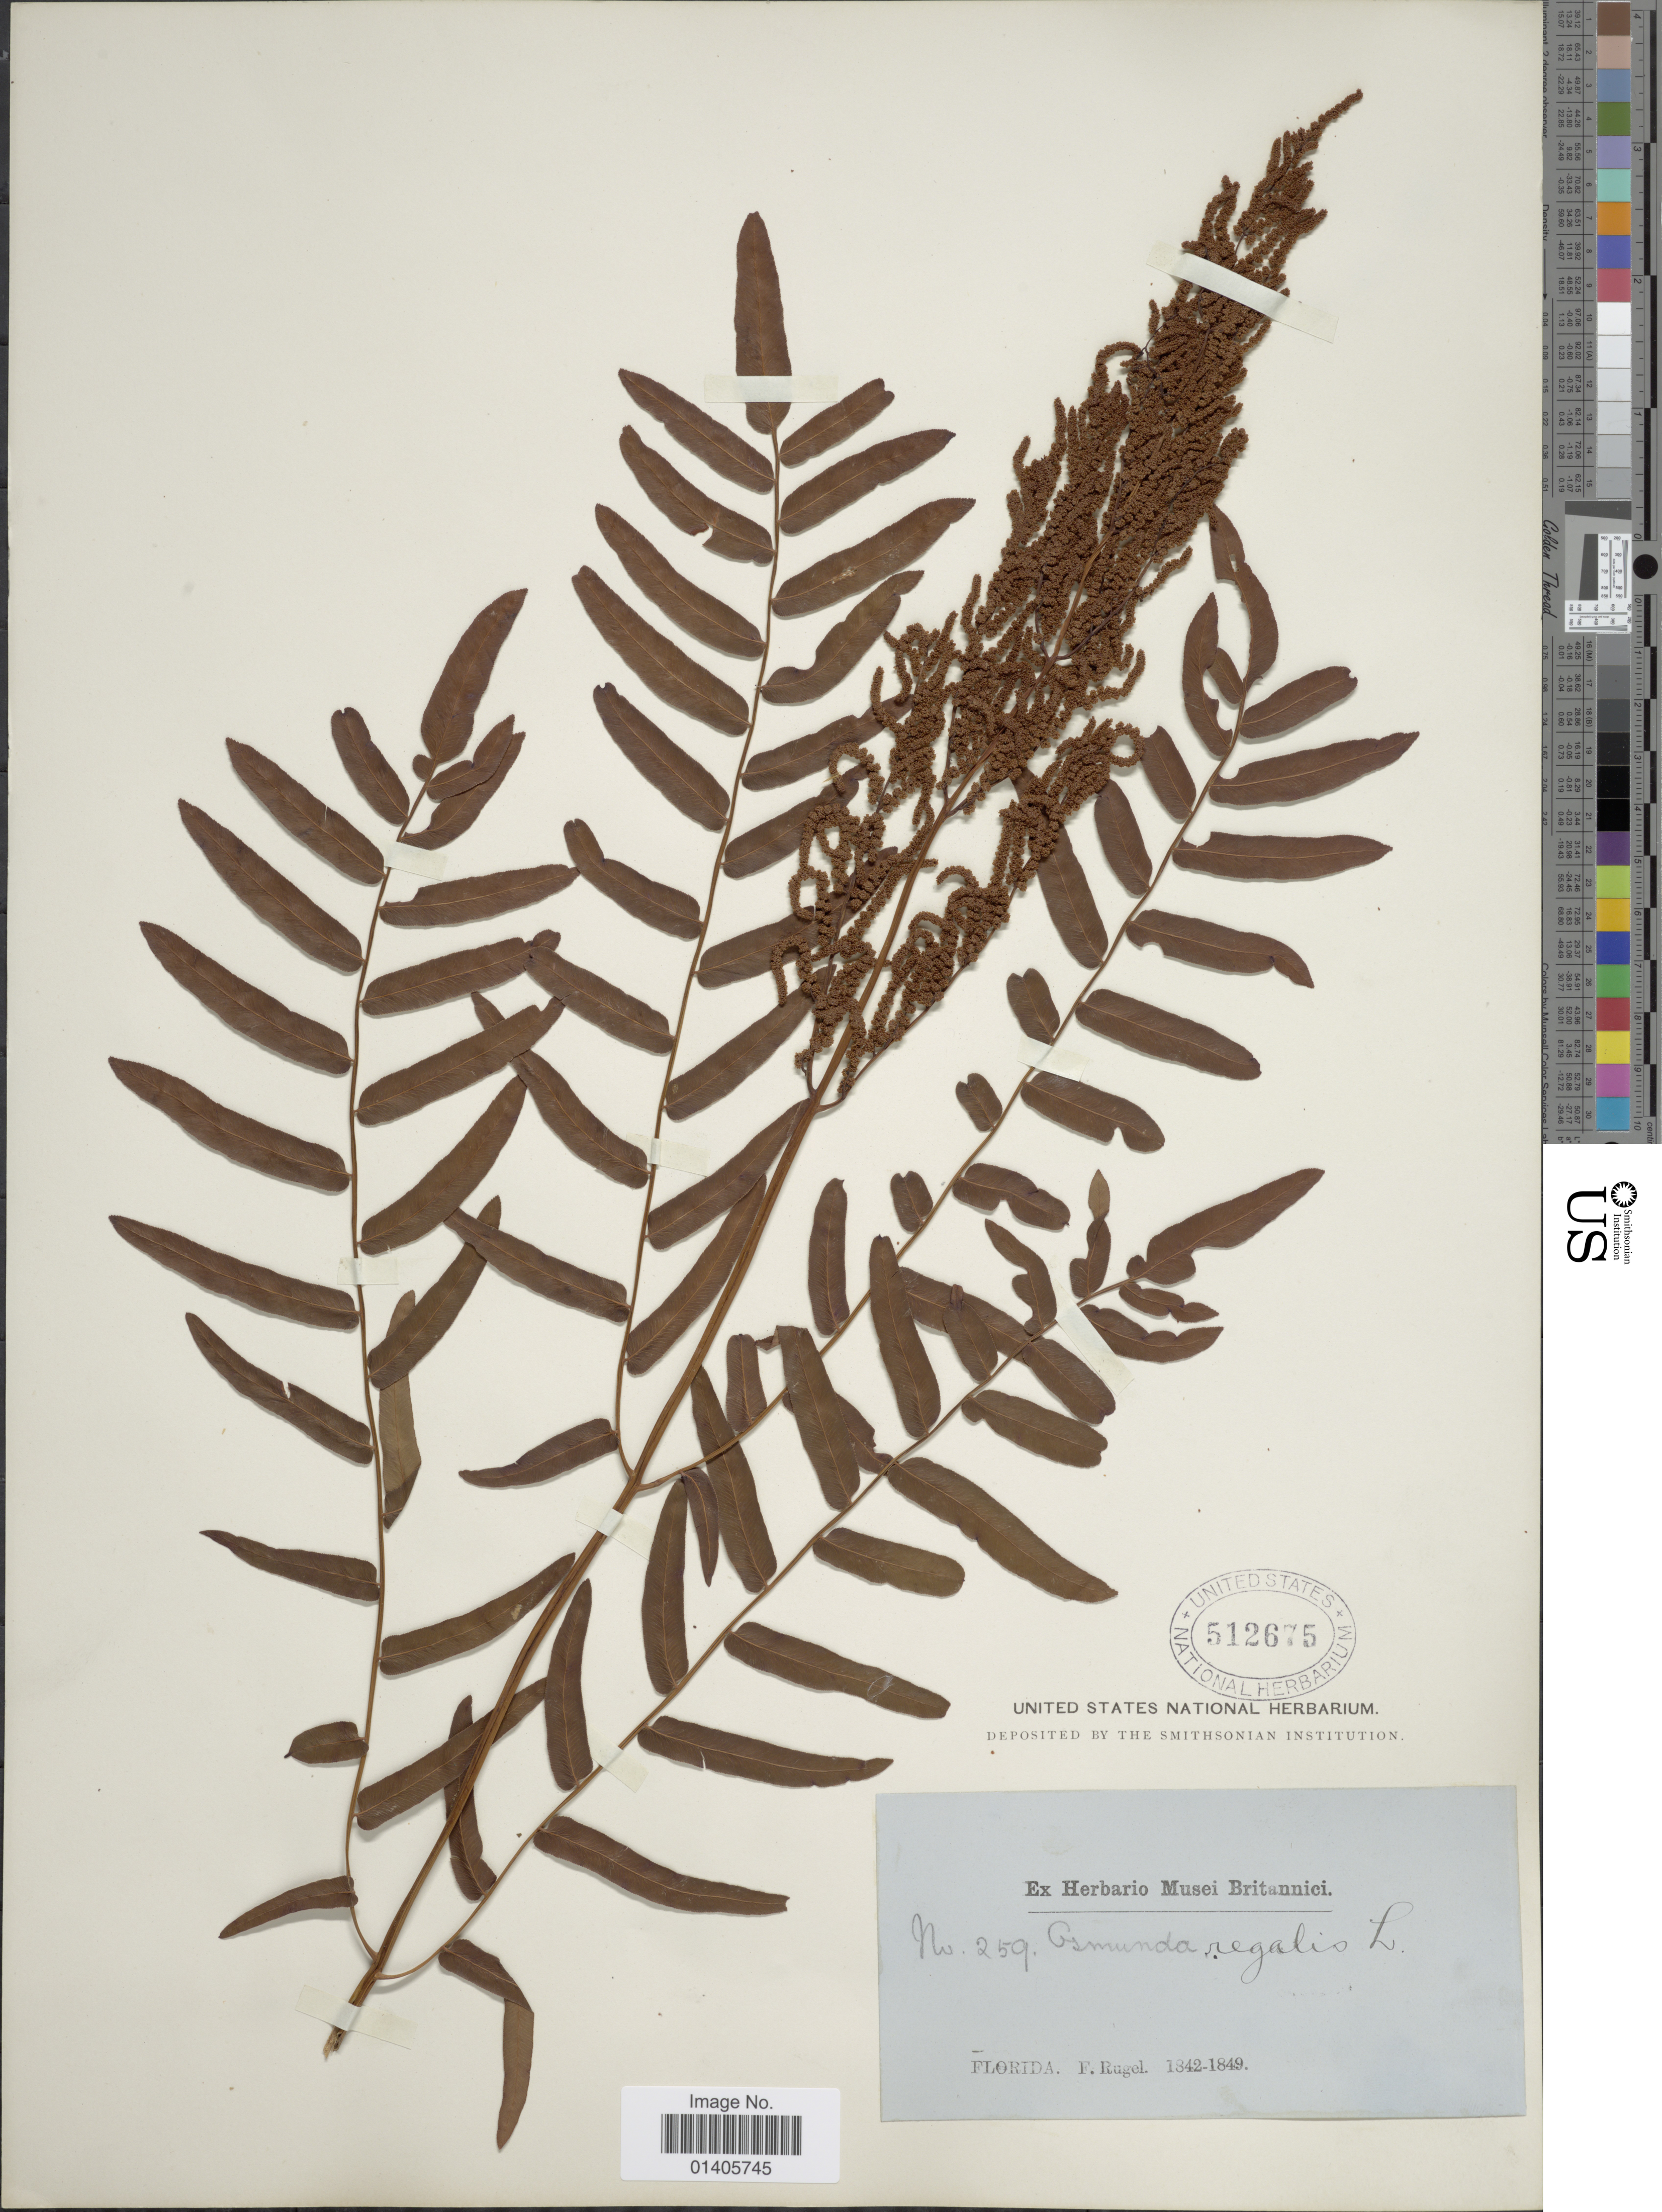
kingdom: Plantae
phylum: Tracheophyta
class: Polypodiopsida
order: Osmundales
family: Osmundaceae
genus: Osmunda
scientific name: Osmunda regalis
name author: L.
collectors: F. Rugel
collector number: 259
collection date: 1842/1849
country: United States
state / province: Florida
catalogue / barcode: US 512675